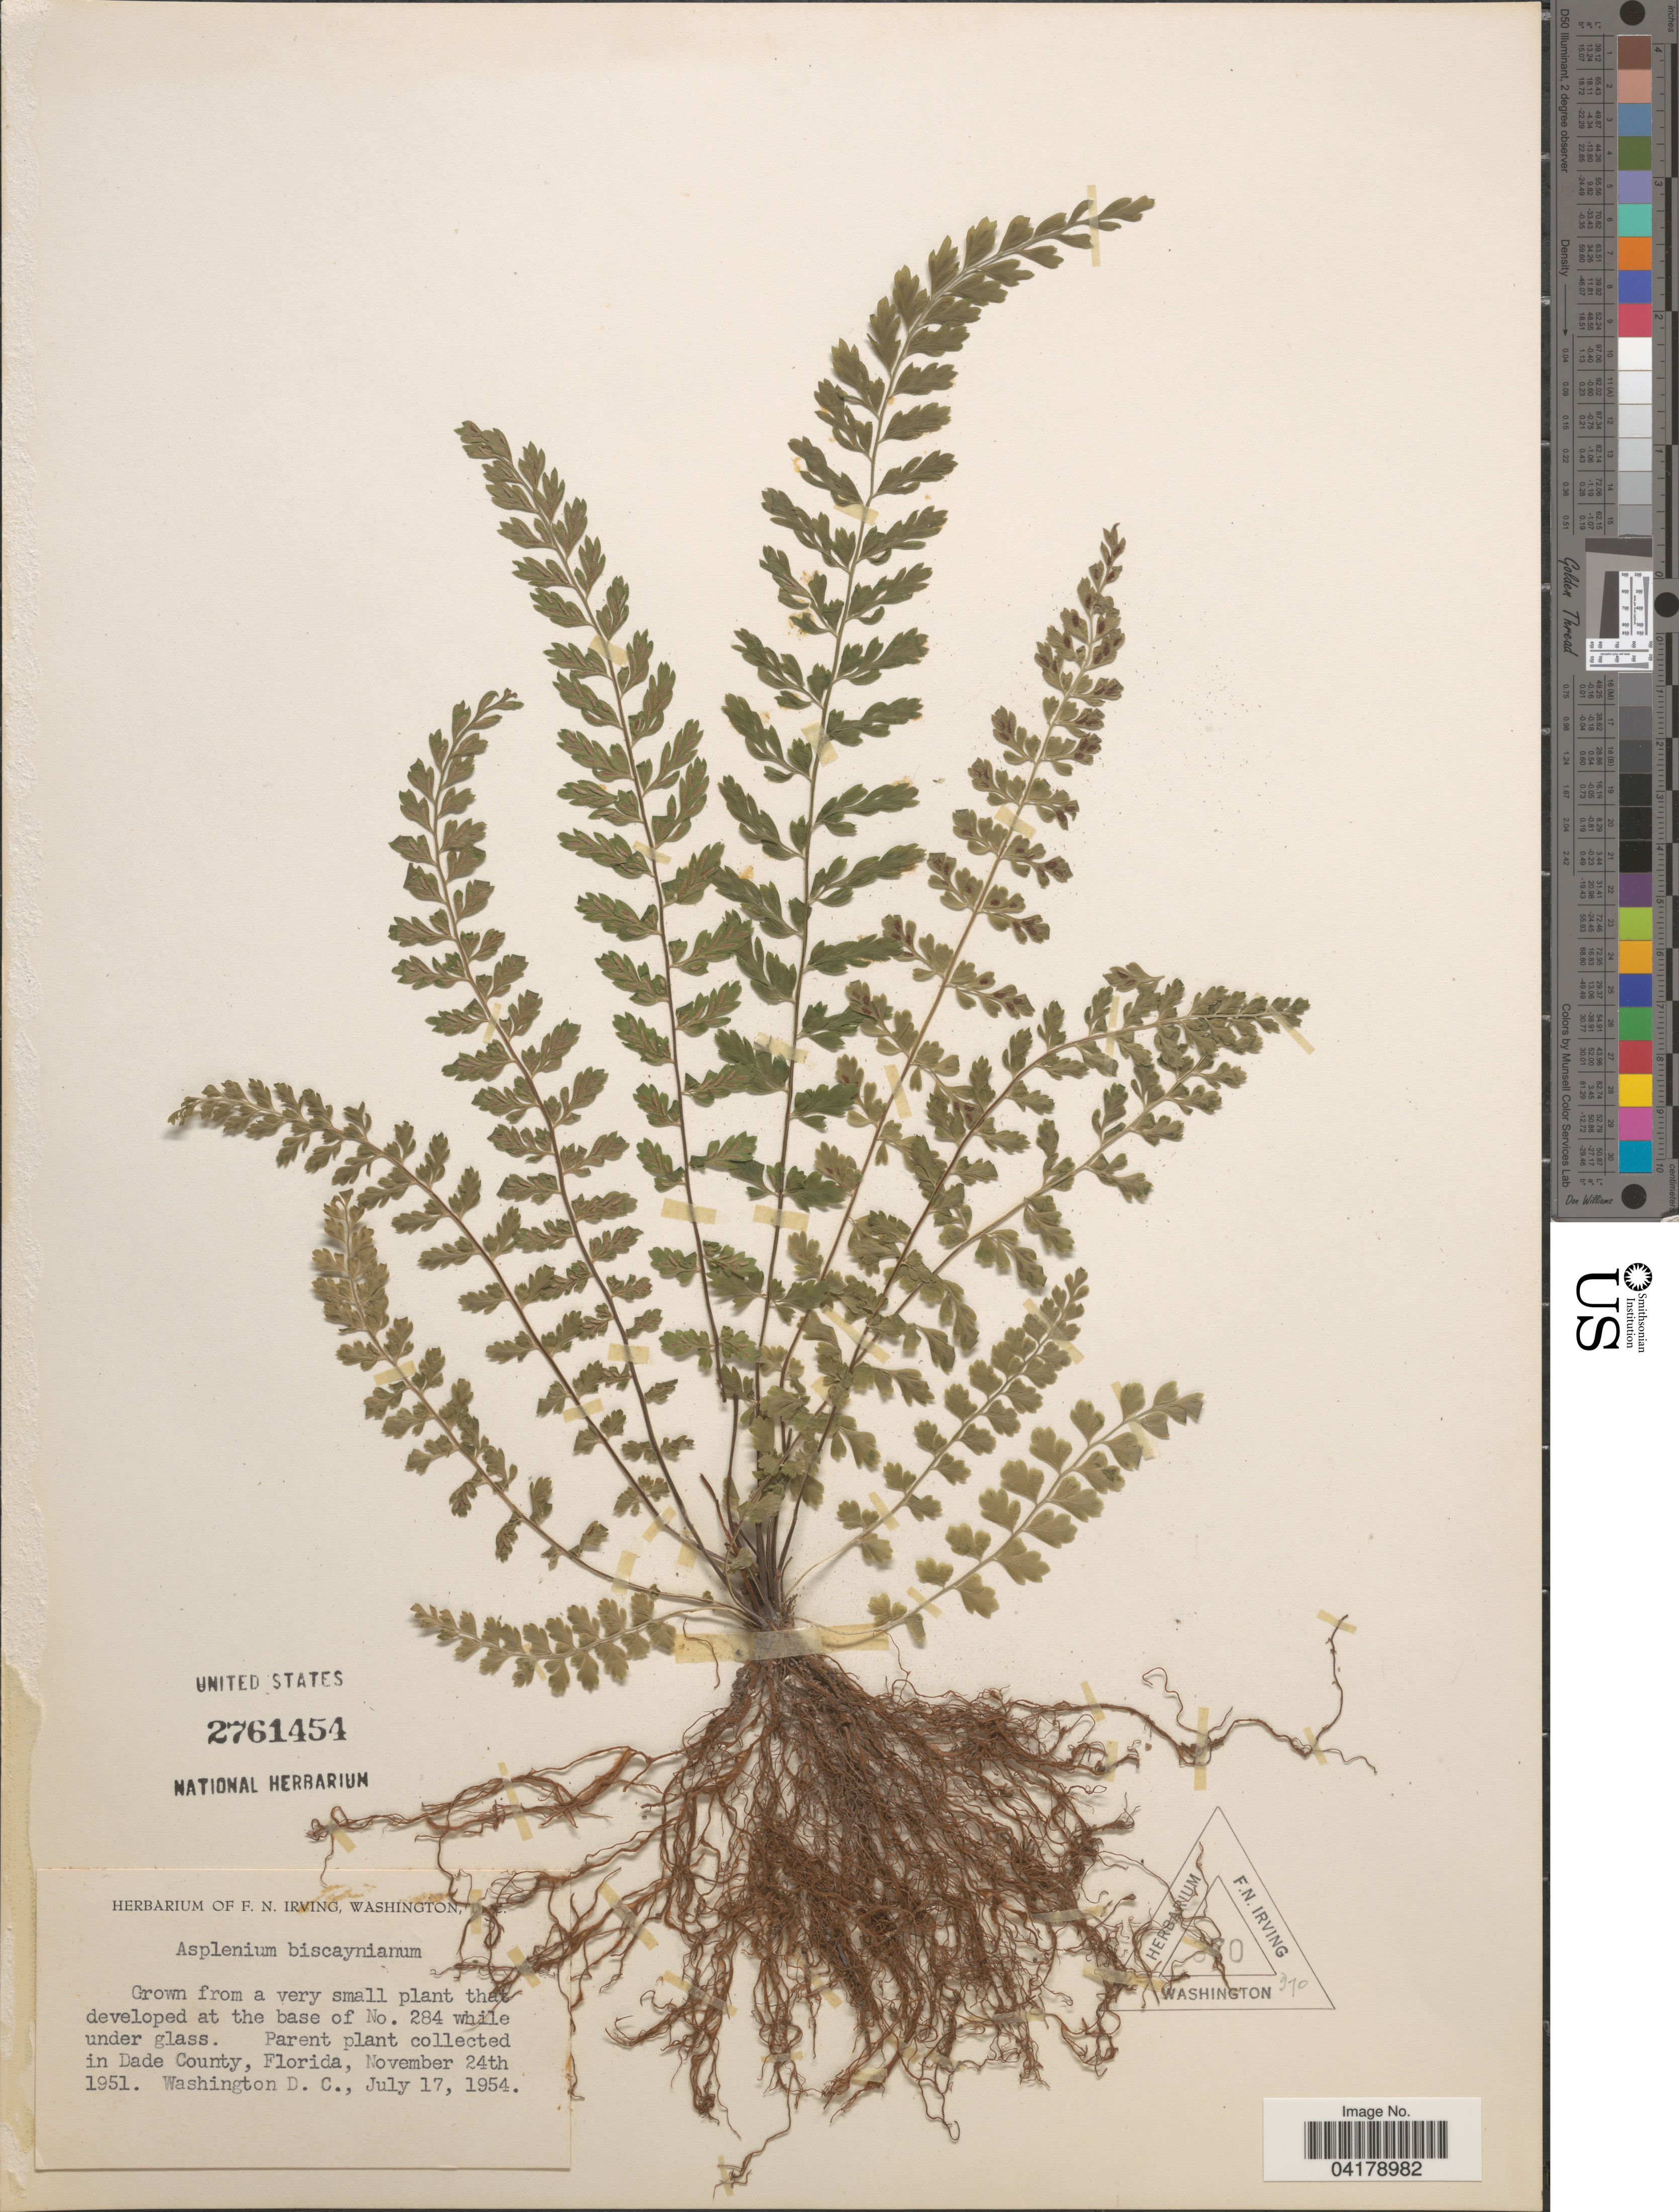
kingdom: Plantae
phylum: Tracheophyta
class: Polypodiopsida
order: Polypodiales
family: Aspleniaceae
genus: Asplenium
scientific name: Asplenium biscayneanum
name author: A.A. Eaton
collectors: ex herb. F.N. Irving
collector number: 370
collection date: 1954-07-17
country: United States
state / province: District of Columbia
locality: Washington.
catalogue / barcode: US 2761454